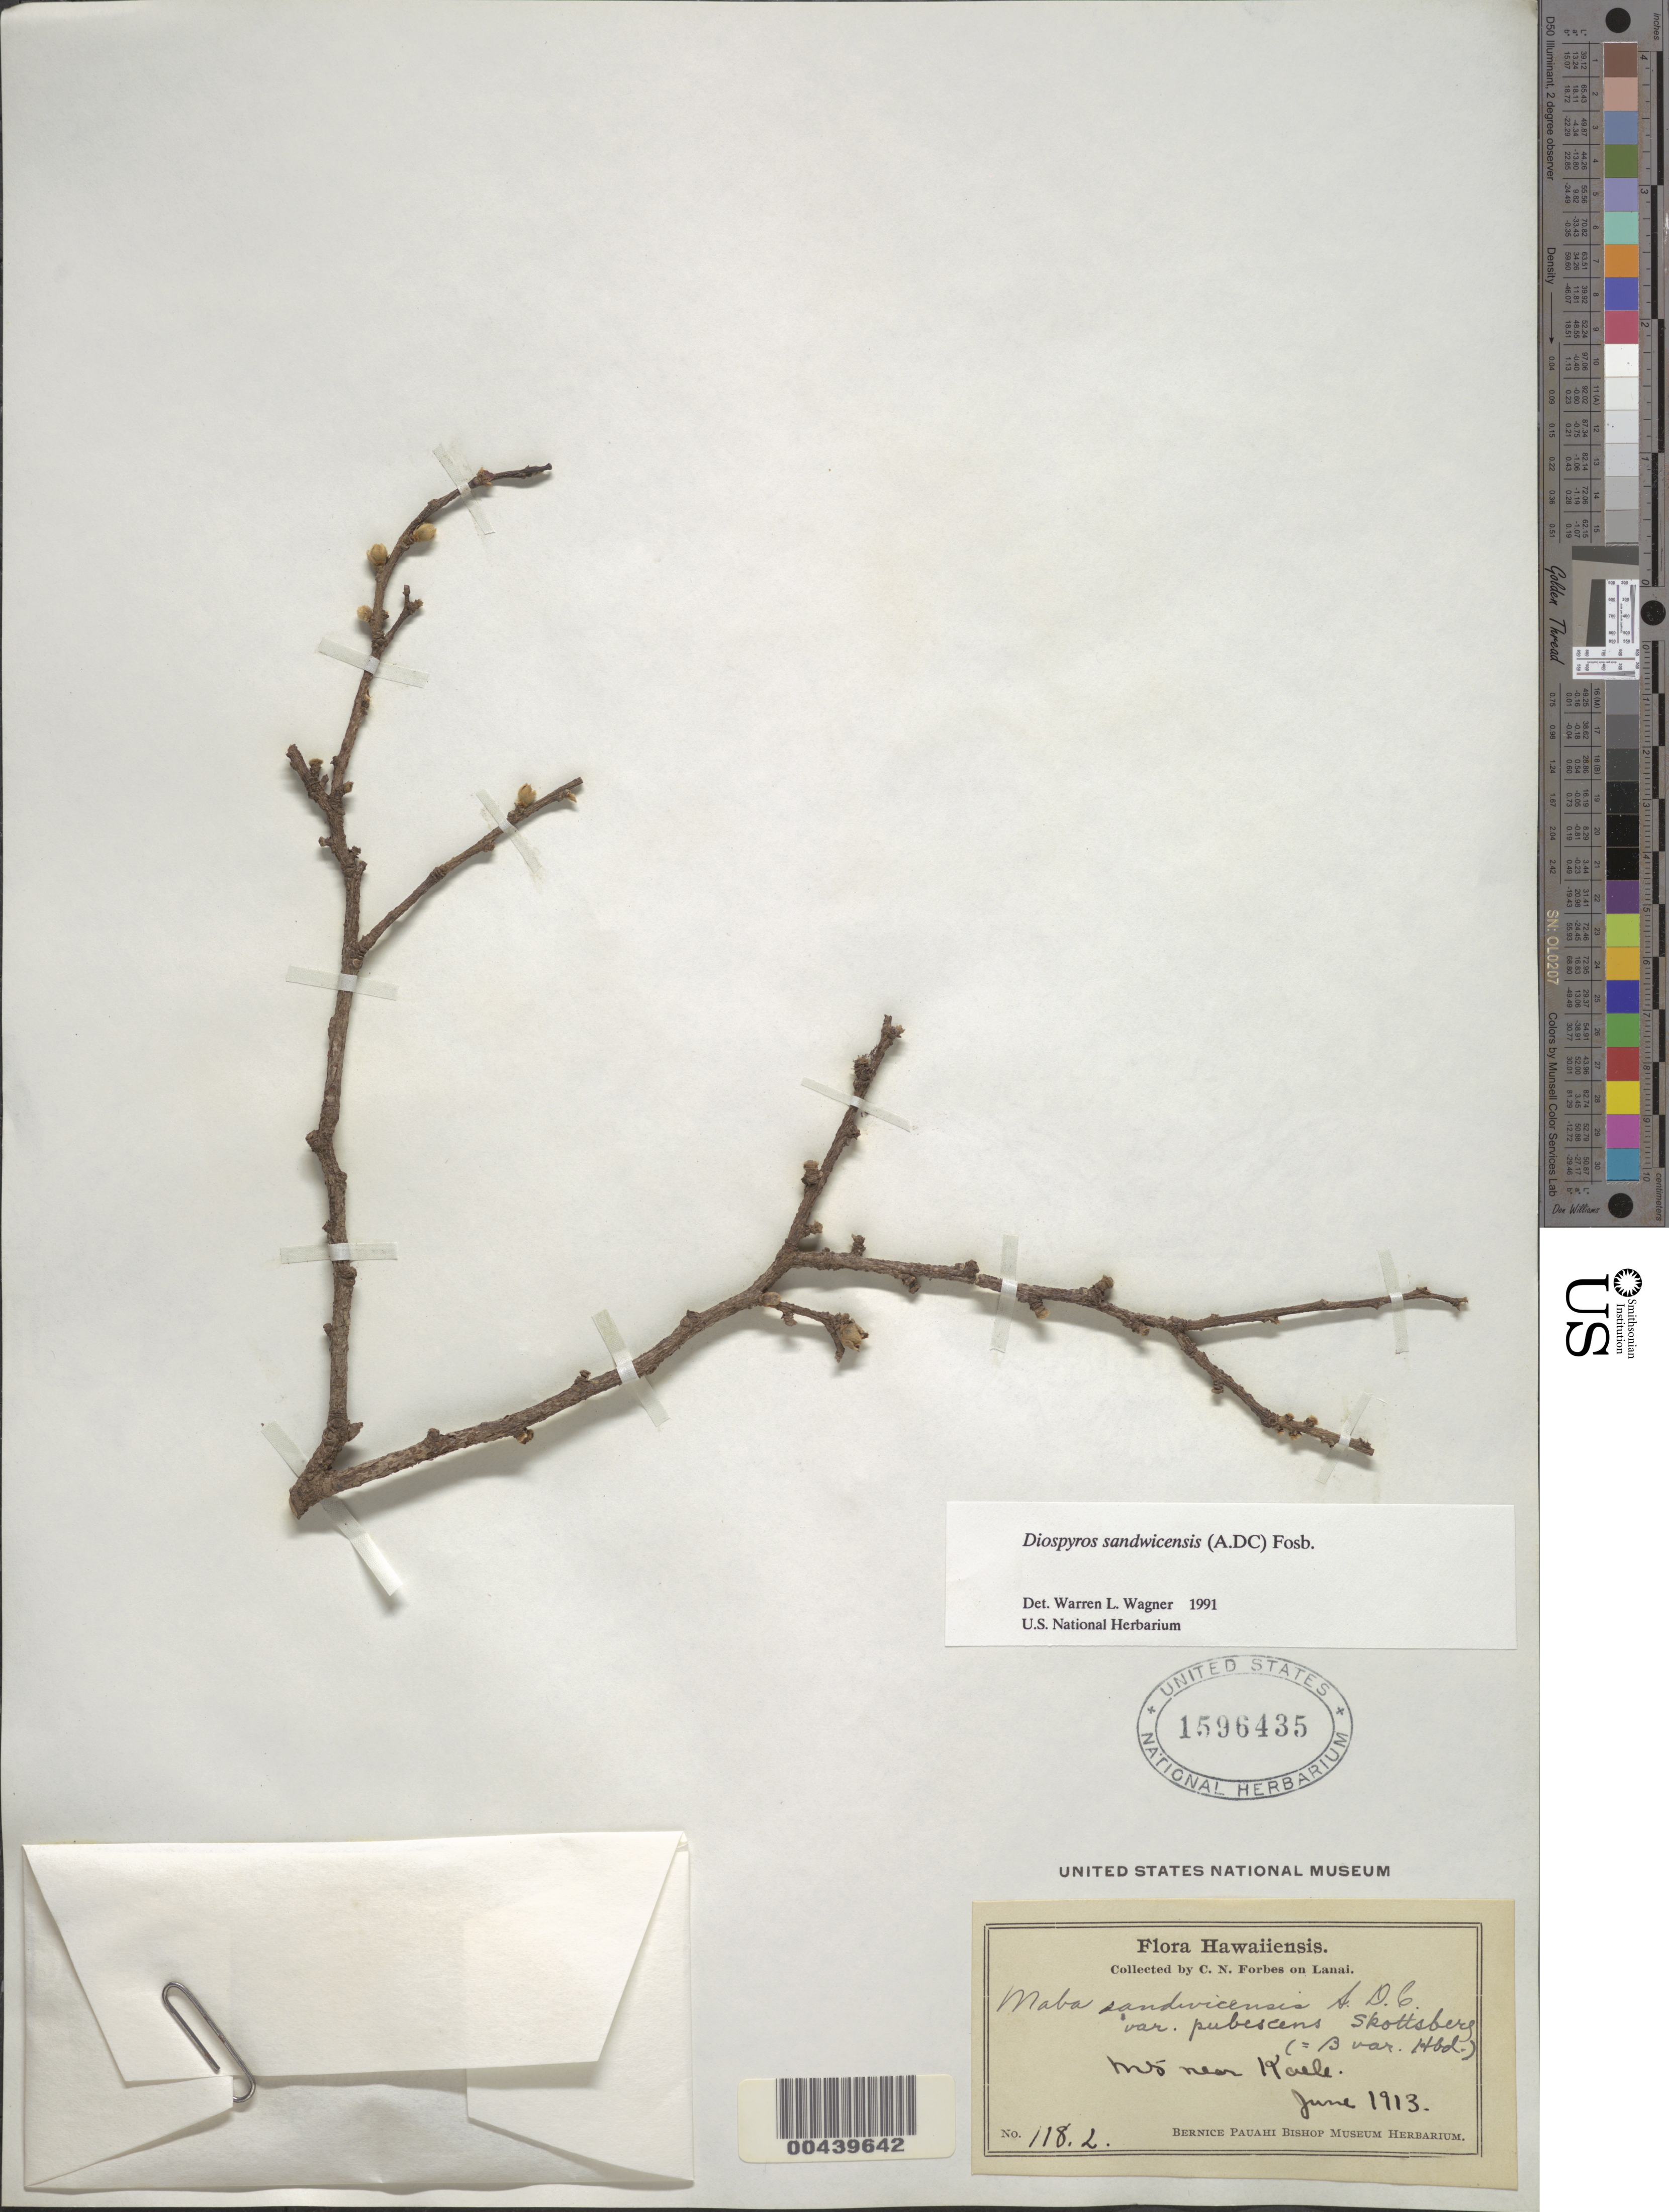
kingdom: Plantae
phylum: Tracheophyta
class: Magnoliopsida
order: Ericales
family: Ebenaceae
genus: Diospyros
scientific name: Diospyros sandwicensis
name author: (A. DC.) Fosberg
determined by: Wagner, W. L., (BOT), Smithsonian Institution - National Museum of Natural History (UNITED STATES)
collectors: C. N. Forbes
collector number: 118.L.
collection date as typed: Jun 1913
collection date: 1913-06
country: United States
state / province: Hawaii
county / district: Maui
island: Lana'i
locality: Mts near Koele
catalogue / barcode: US 1596435